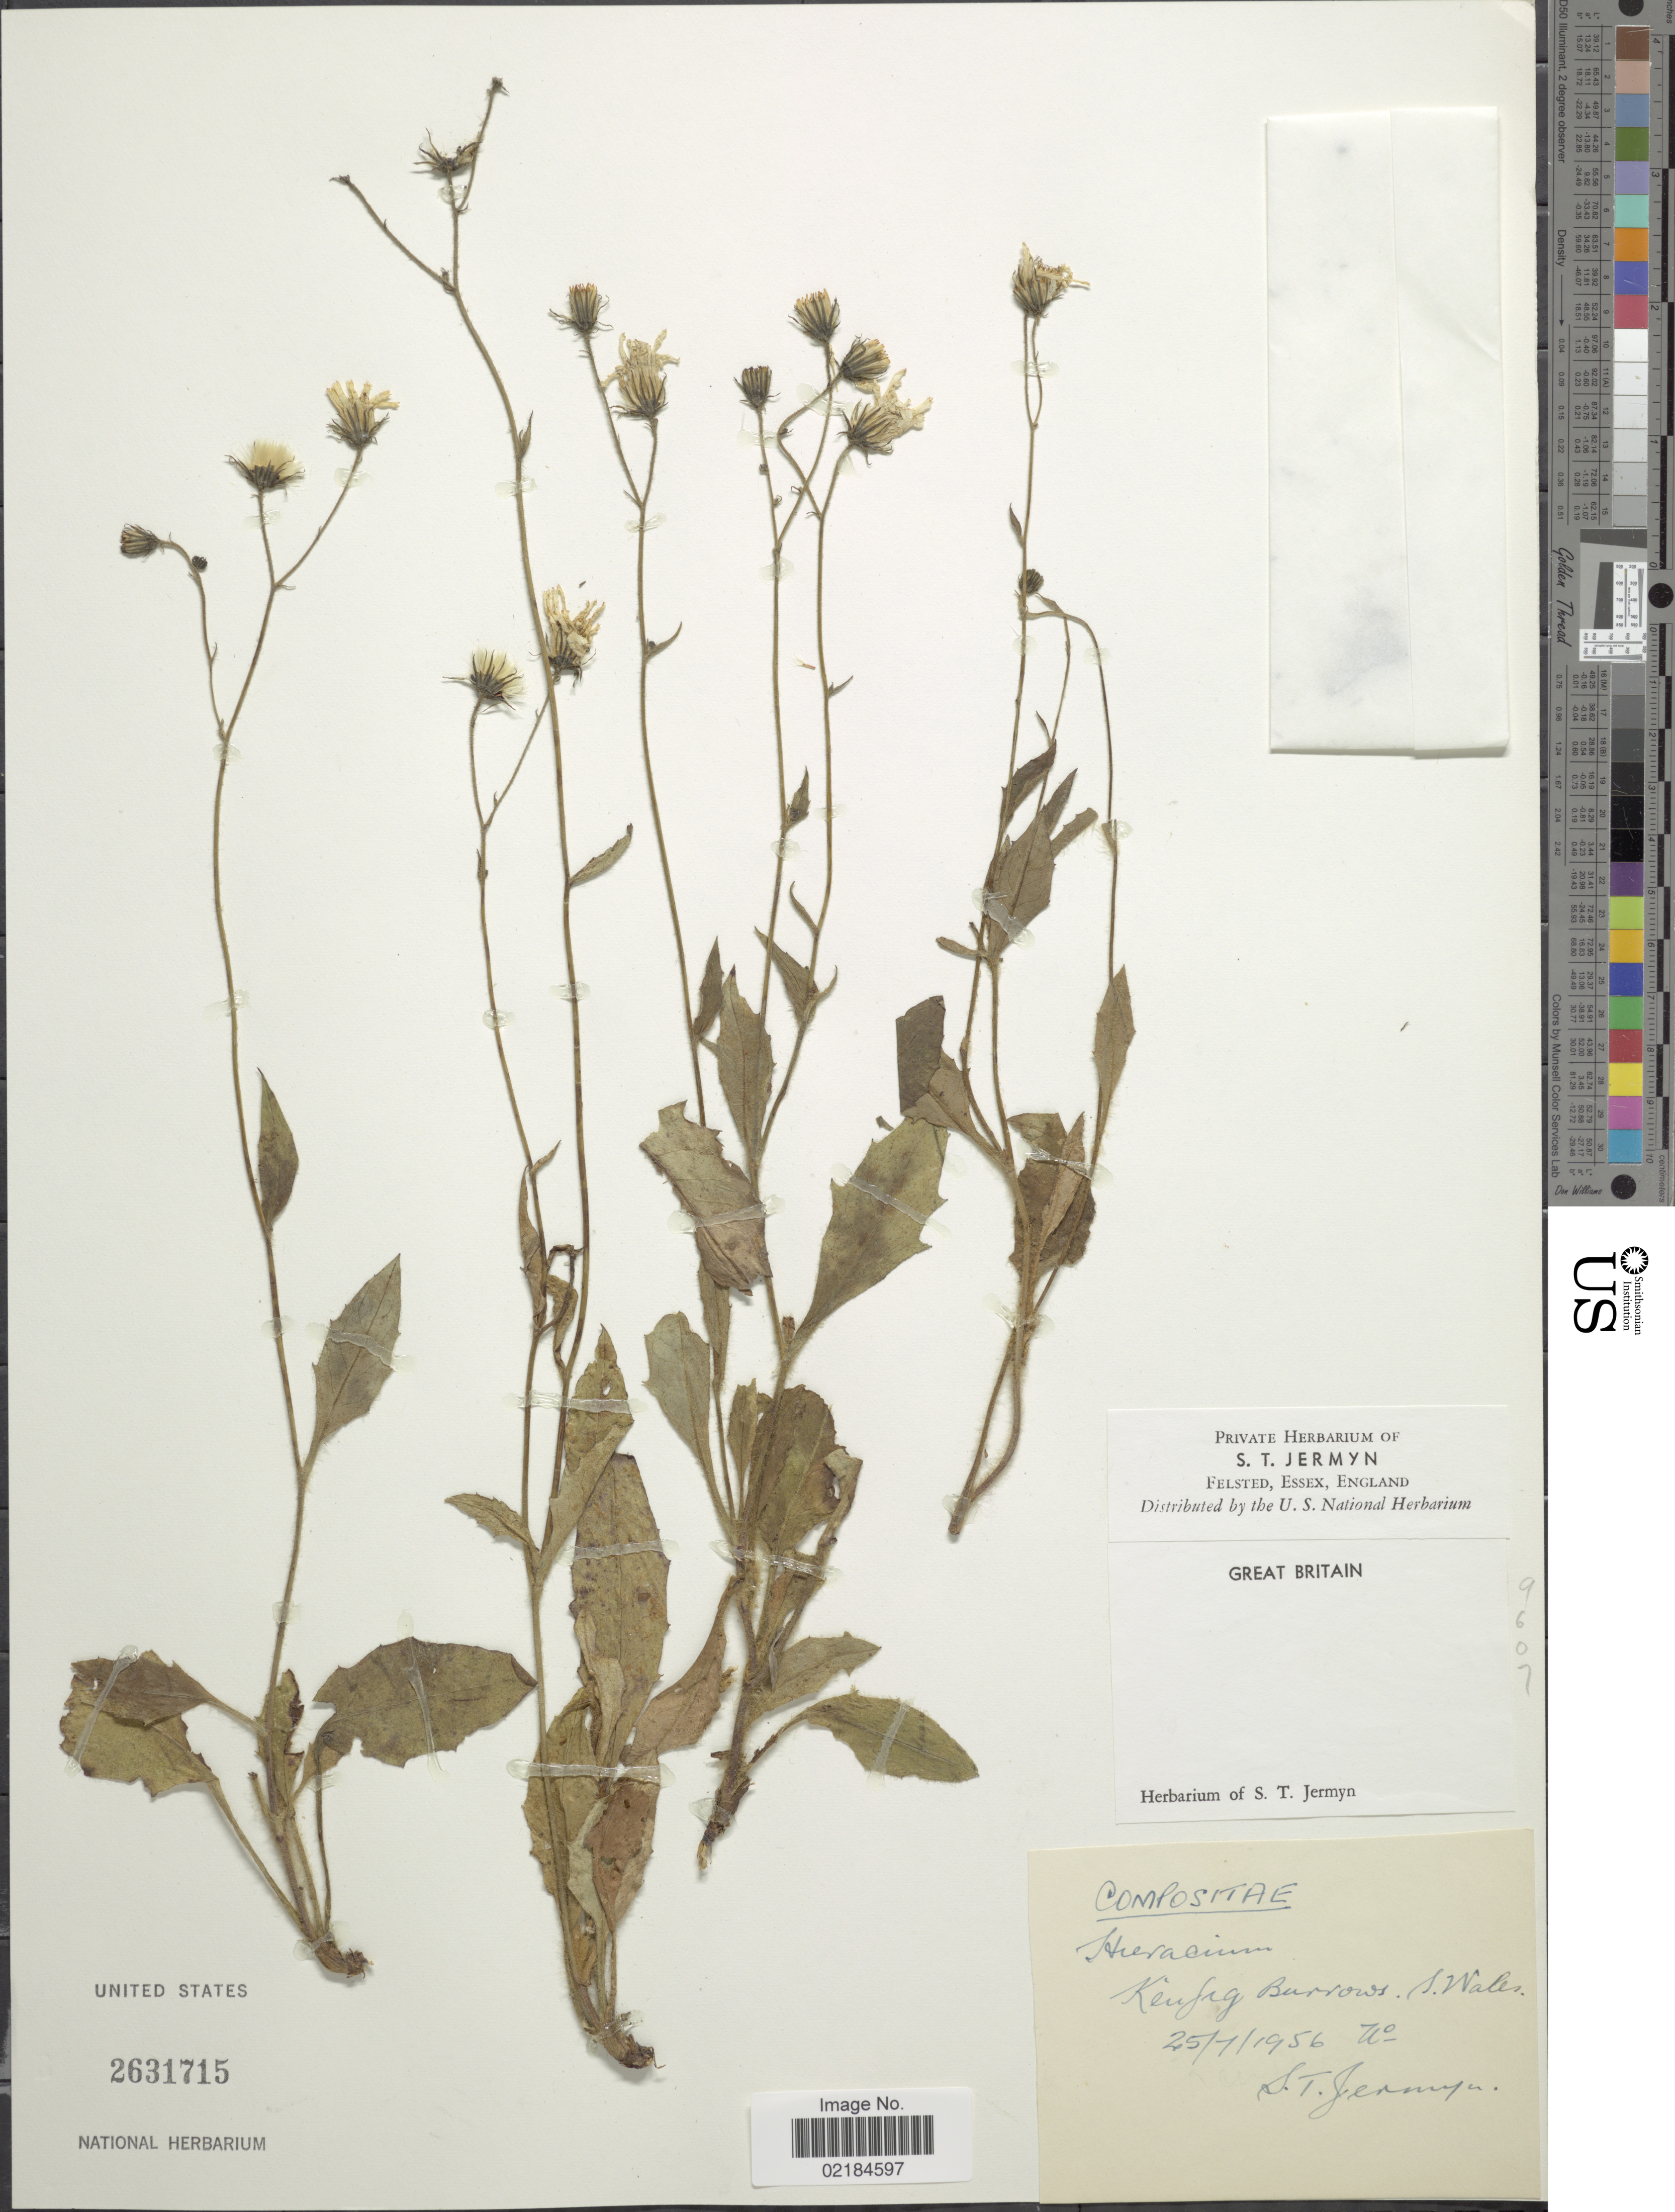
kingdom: Plantae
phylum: Tracheophyta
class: Magnoliopsida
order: Asterales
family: Asteraceae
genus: Hieracium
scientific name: Hieracium repandulare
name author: Druce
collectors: S. Jermyn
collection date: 1956-07-25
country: United Kingdom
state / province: Wales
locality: Keufig Burrows, S. Wales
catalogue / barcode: US 2631715